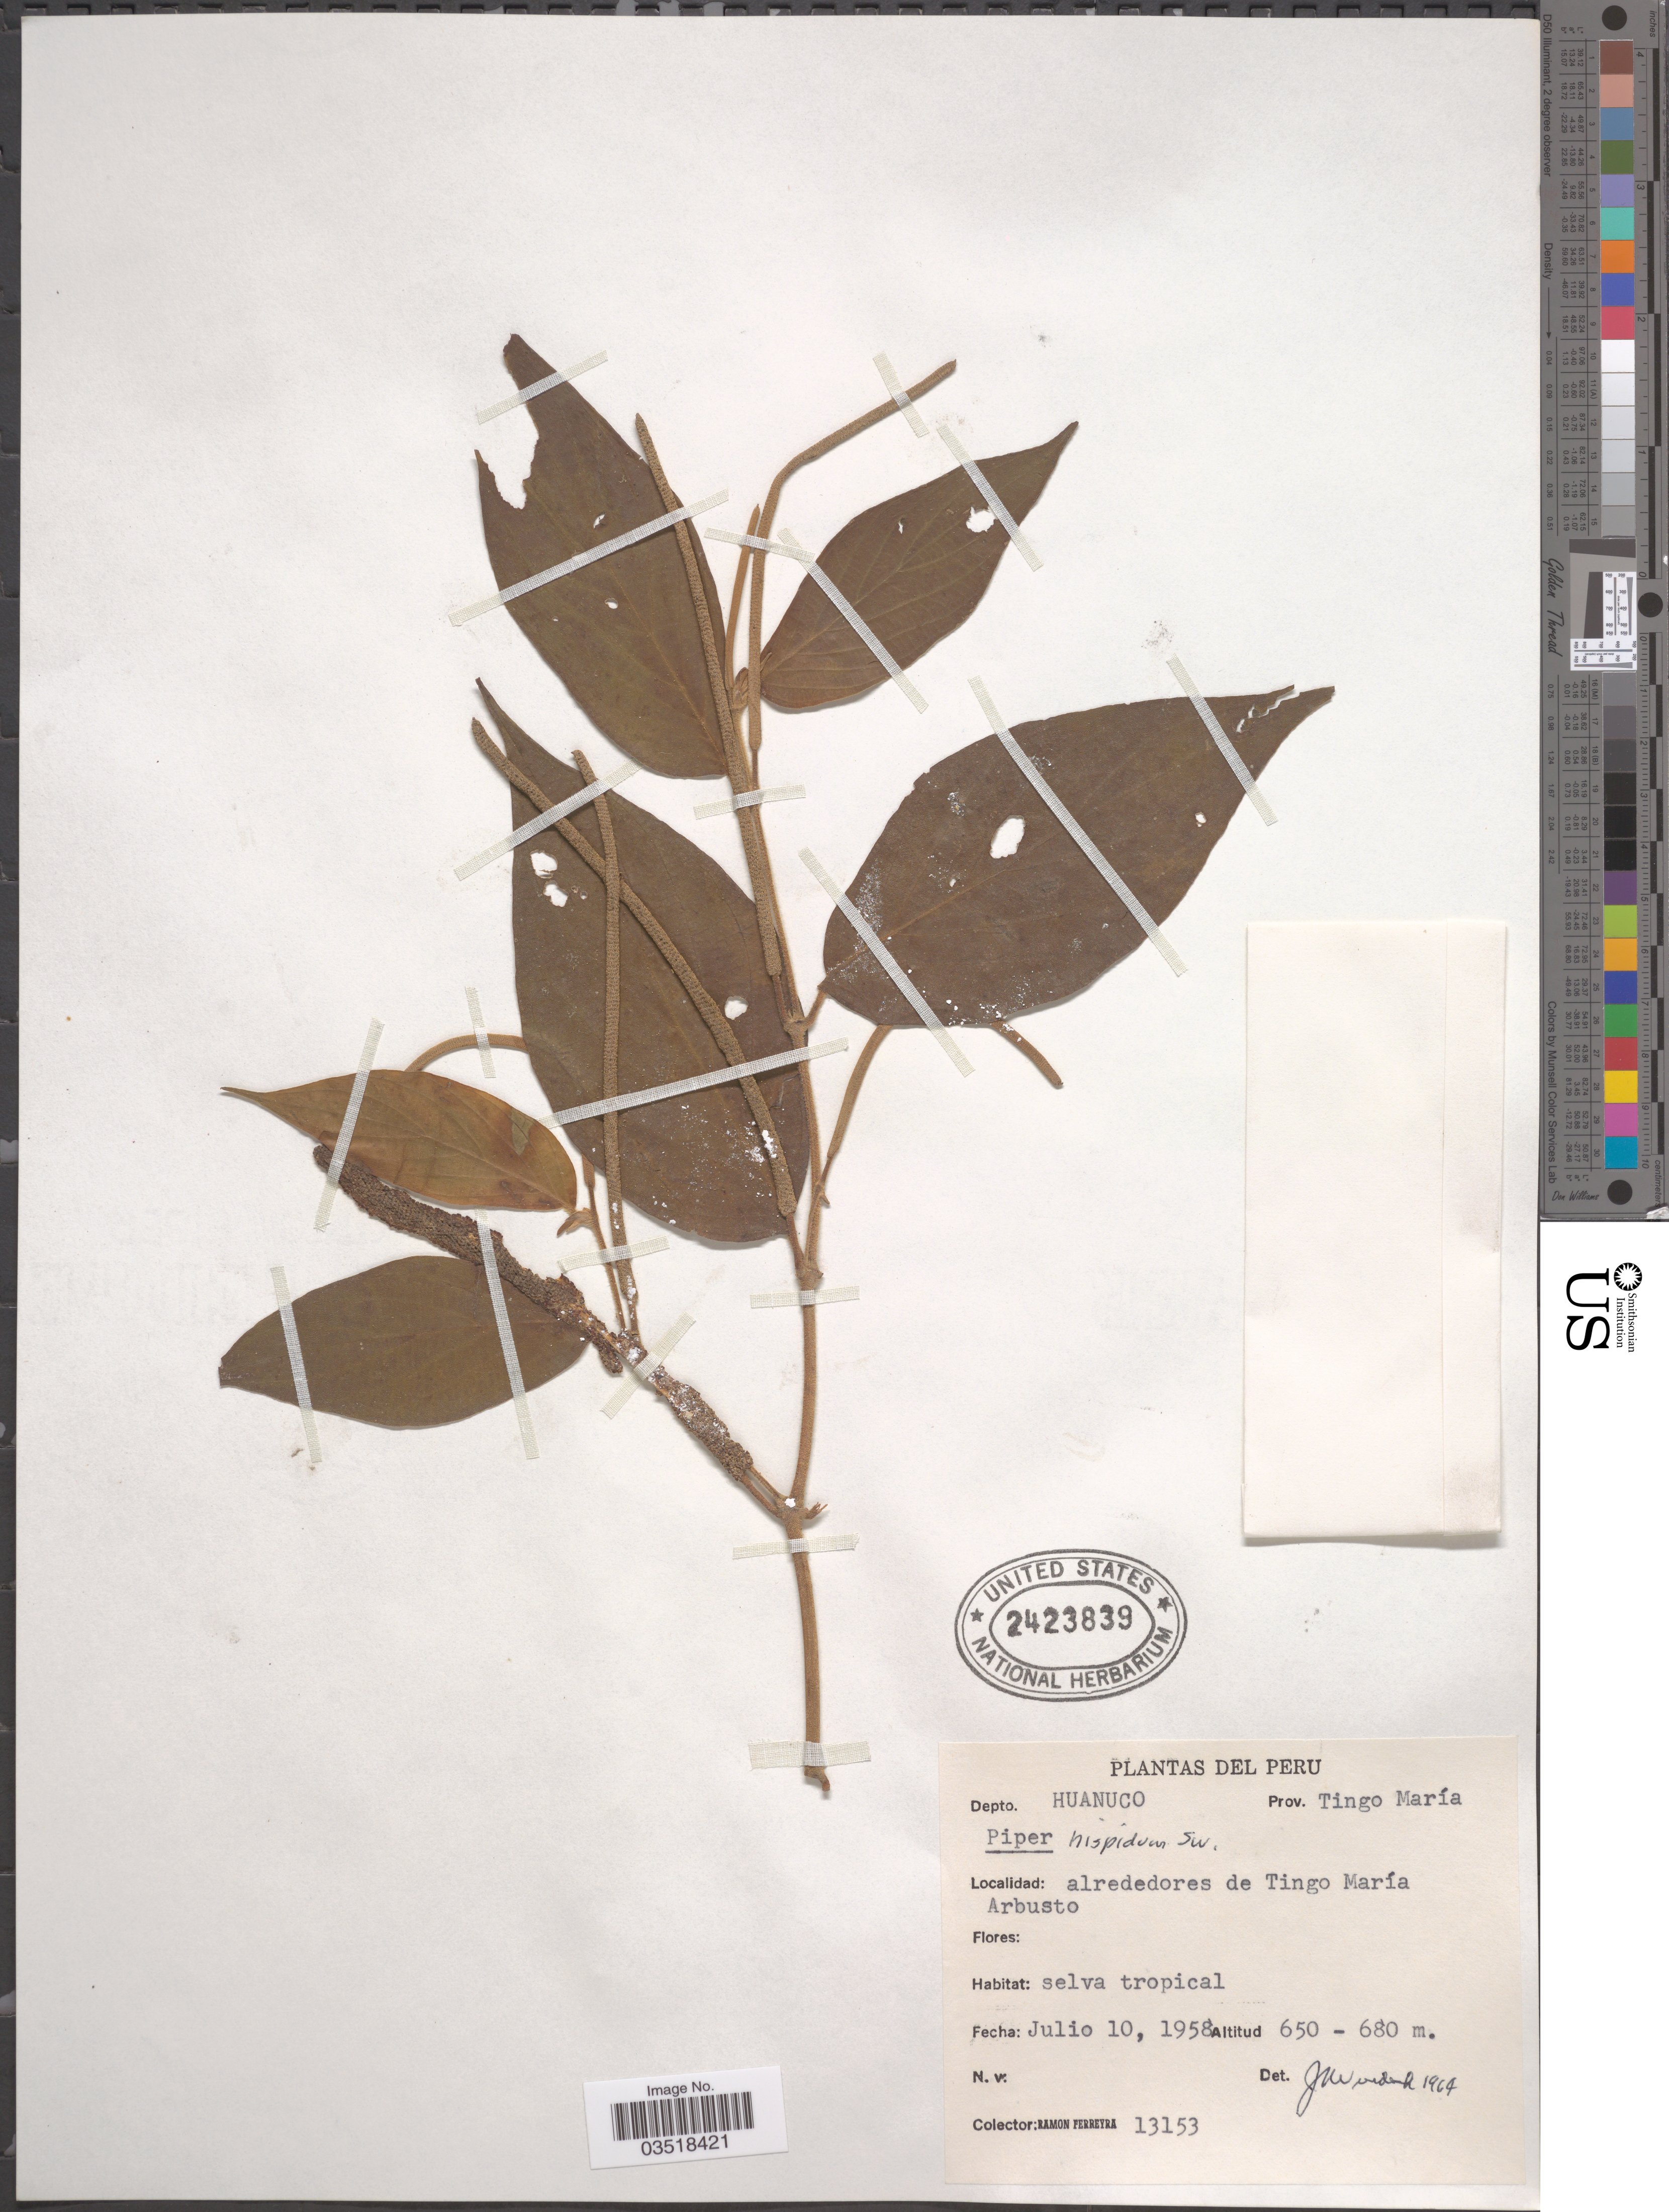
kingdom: Plantae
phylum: Tracheophyta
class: Magnoliopsida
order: Piperales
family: Piperaceae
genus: Piper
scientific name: Piper hispidum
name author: Sw.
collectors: R. A. Ferreyra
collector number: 13153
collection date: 1958-07-10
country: Peru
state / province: Huánuco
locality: Depto. Huanuco, Prov. Tingo María. Alrededores de Tingo María.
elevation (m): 650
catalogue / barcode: US 2423839